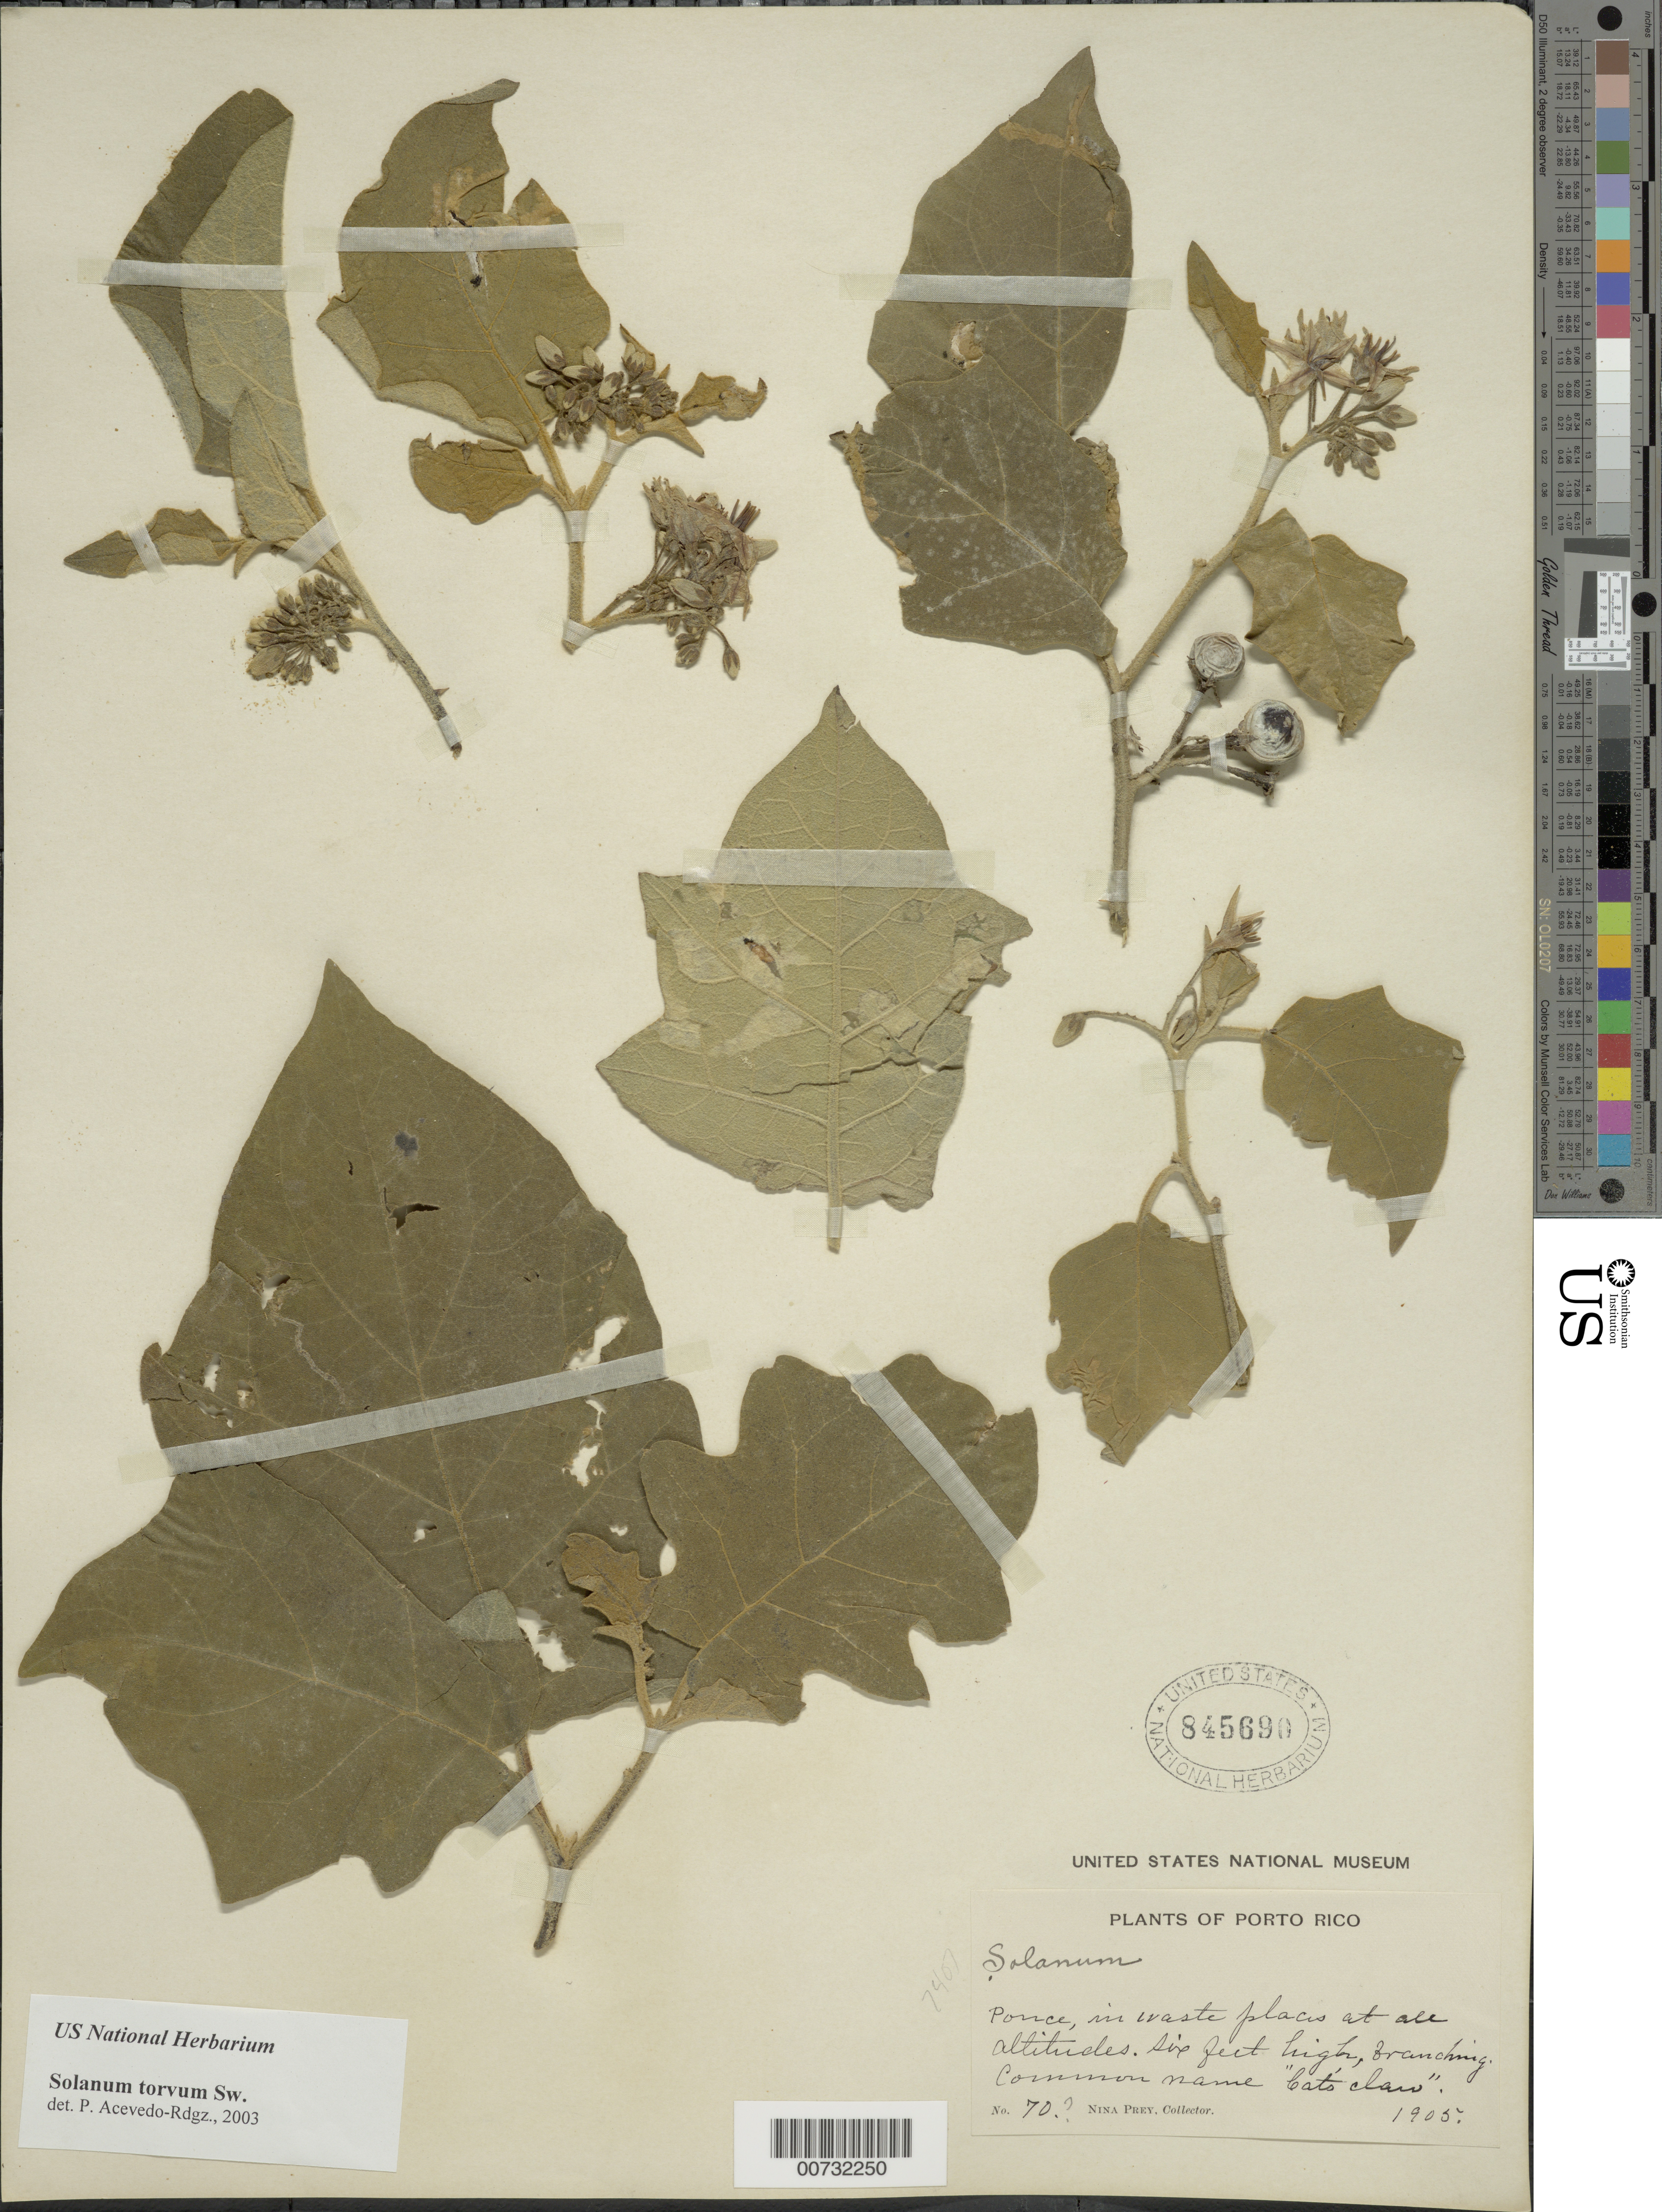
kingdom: Plantae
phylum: Tracheophyta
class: Magnoliopsida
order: Solanales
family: Solanaceae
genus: Solanum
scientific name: Solanum torvum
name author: Sw.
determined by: Acevedo-Rodríguez, P., (BOT), Smithsonian Institution - National Museum of Natural History (UNITED STATES)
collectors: N. Prey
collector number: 70?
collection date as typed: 1905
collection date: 1905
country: Puerto Rico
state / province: Ponce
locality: Ponce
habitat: In waste places at all altitudes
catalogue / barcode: US 845690